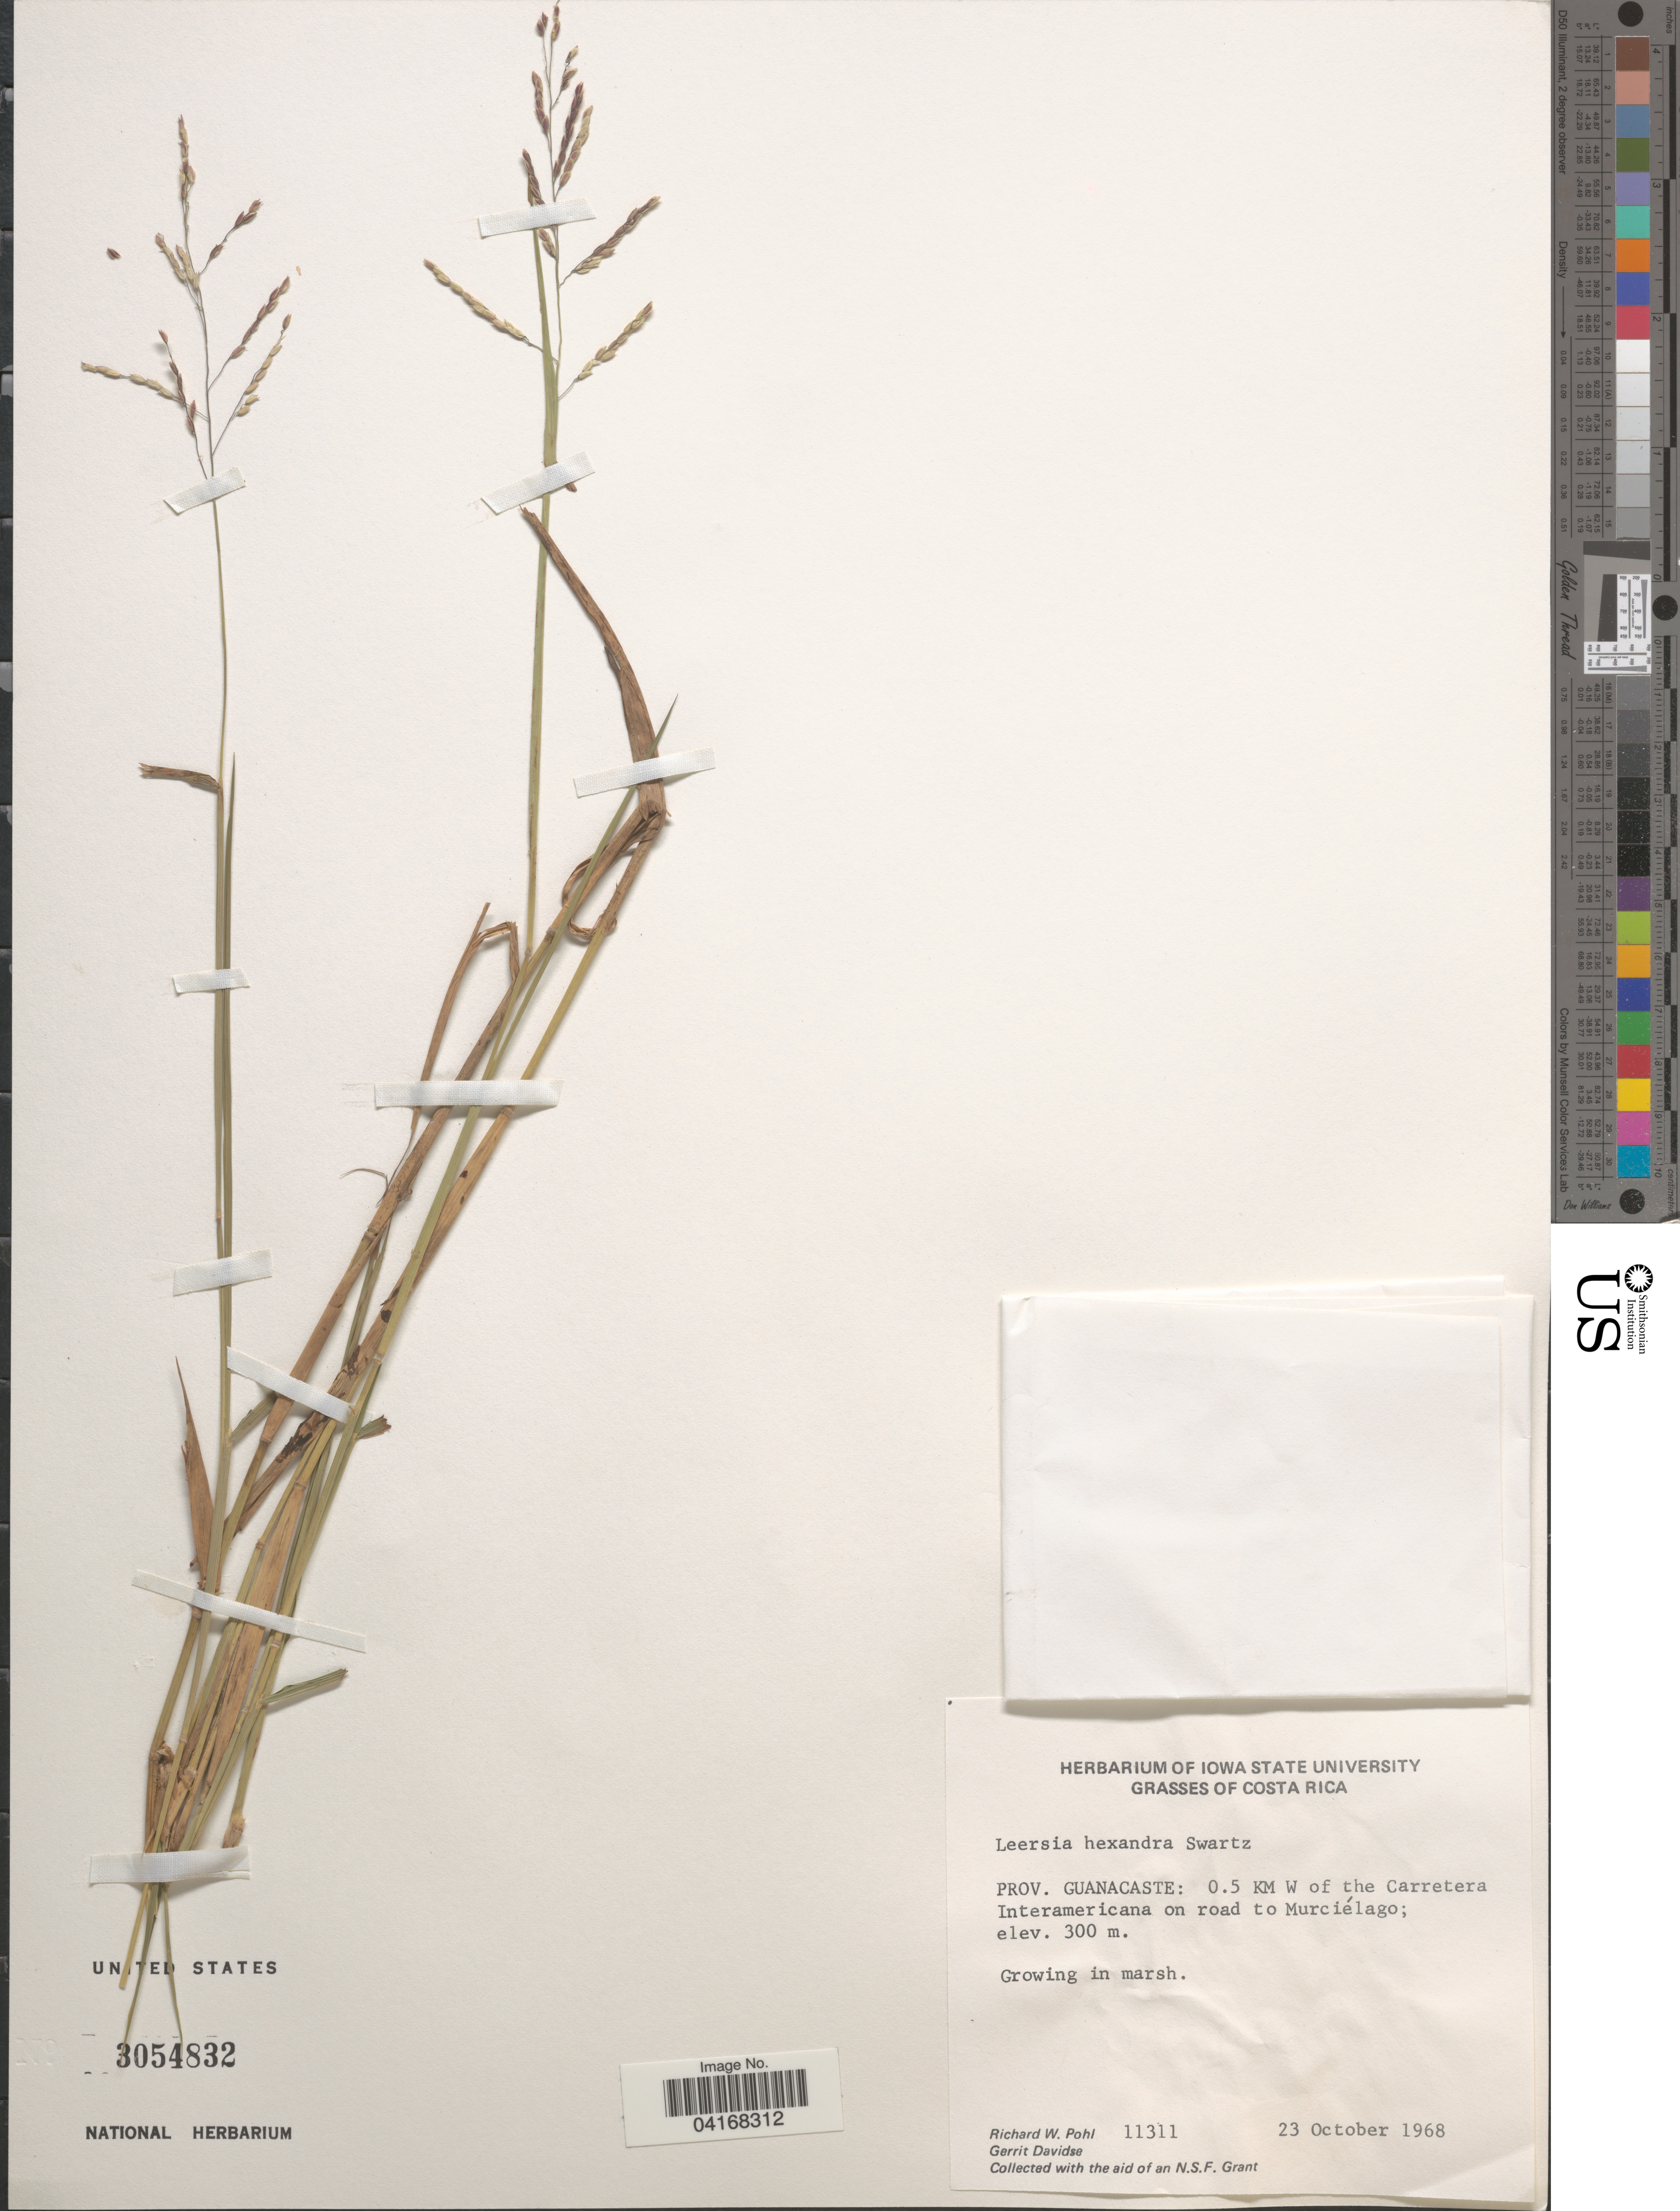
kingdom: Plantae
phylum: Tracheophyta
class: Liliopsida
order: Poales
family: Poaceae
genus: Leersia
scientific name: Leersia hexandra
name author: Sw.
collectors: R. W. Pohl & G. Davidse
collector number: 11311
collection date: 1968-10-23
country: Costa Rica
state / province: Guanacaste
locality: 0.5 KM W of the Carretera Interamericana on road to Murciélago.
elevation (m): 300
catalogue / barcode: US 3054832